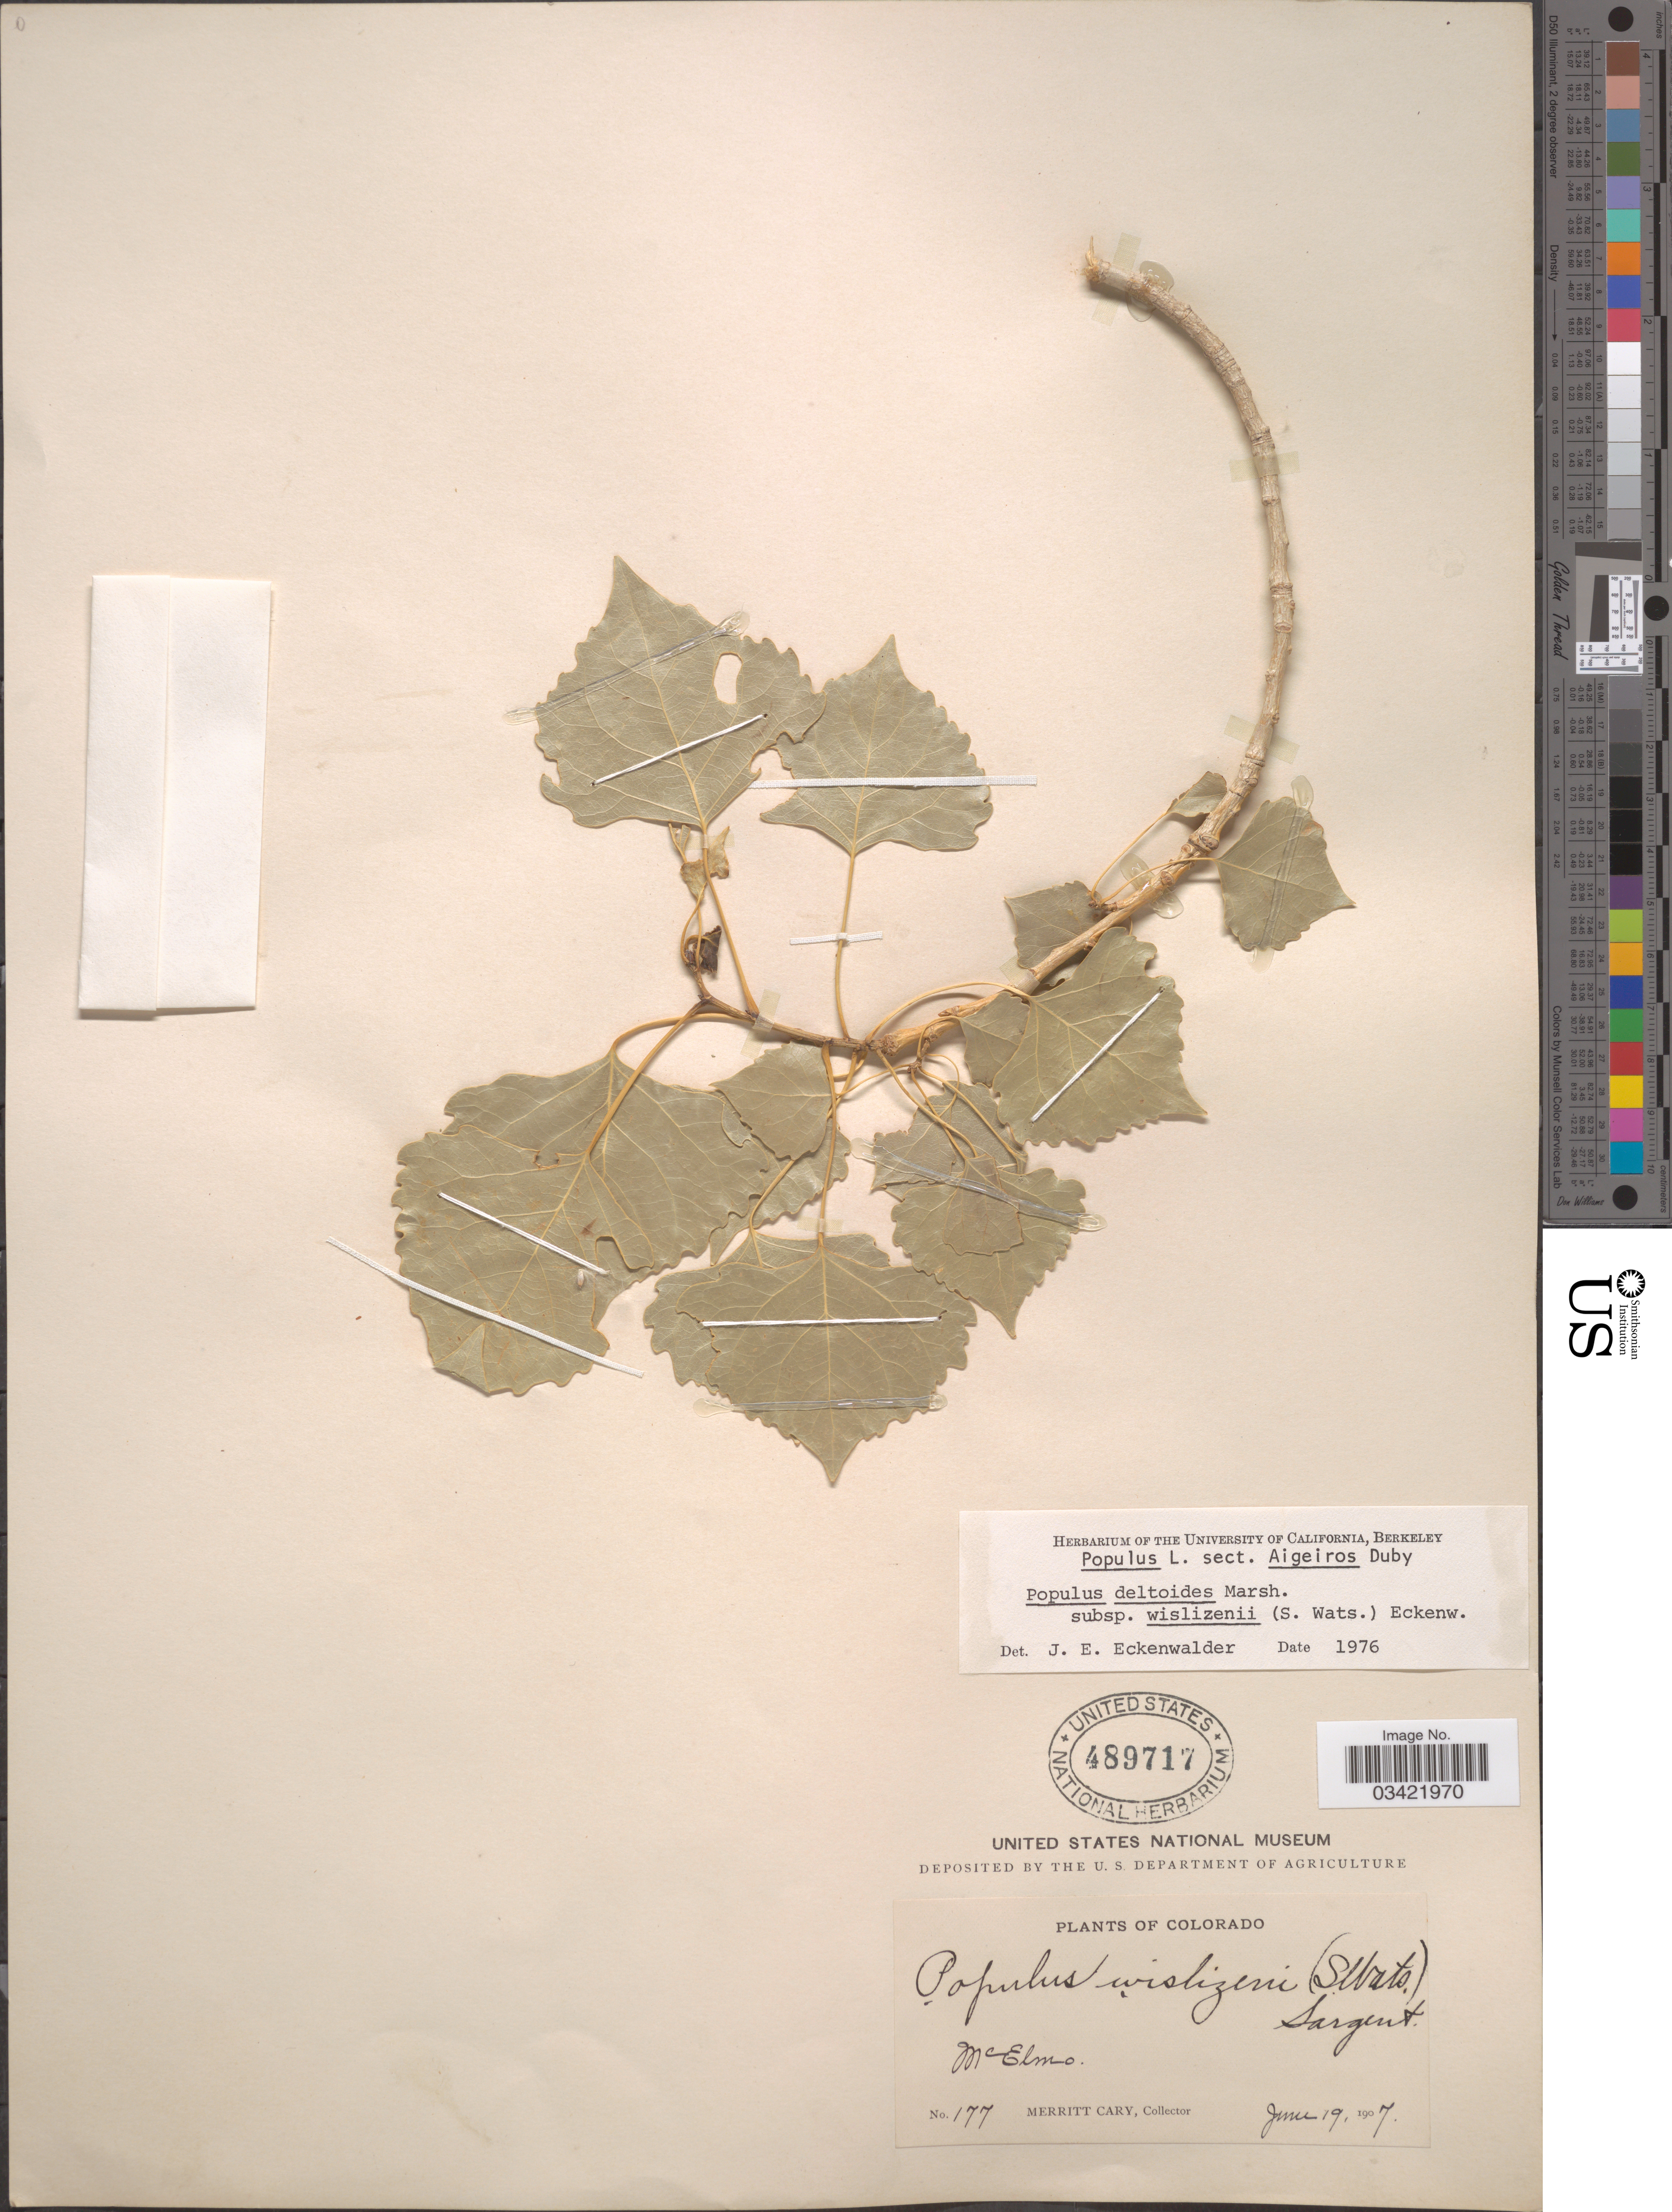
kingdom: Plantae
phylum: Tracheophyta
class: Magnoliopsida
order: Malpighiales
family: Salicaceae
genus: Populus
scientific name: Populus deltoides subsp. wislizeni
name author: (S. Watson) Eckenw.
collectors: M. Cary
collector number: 177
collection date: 1907-06-19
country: United States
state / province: Colorado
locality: McElmo.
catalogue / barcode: US 489717